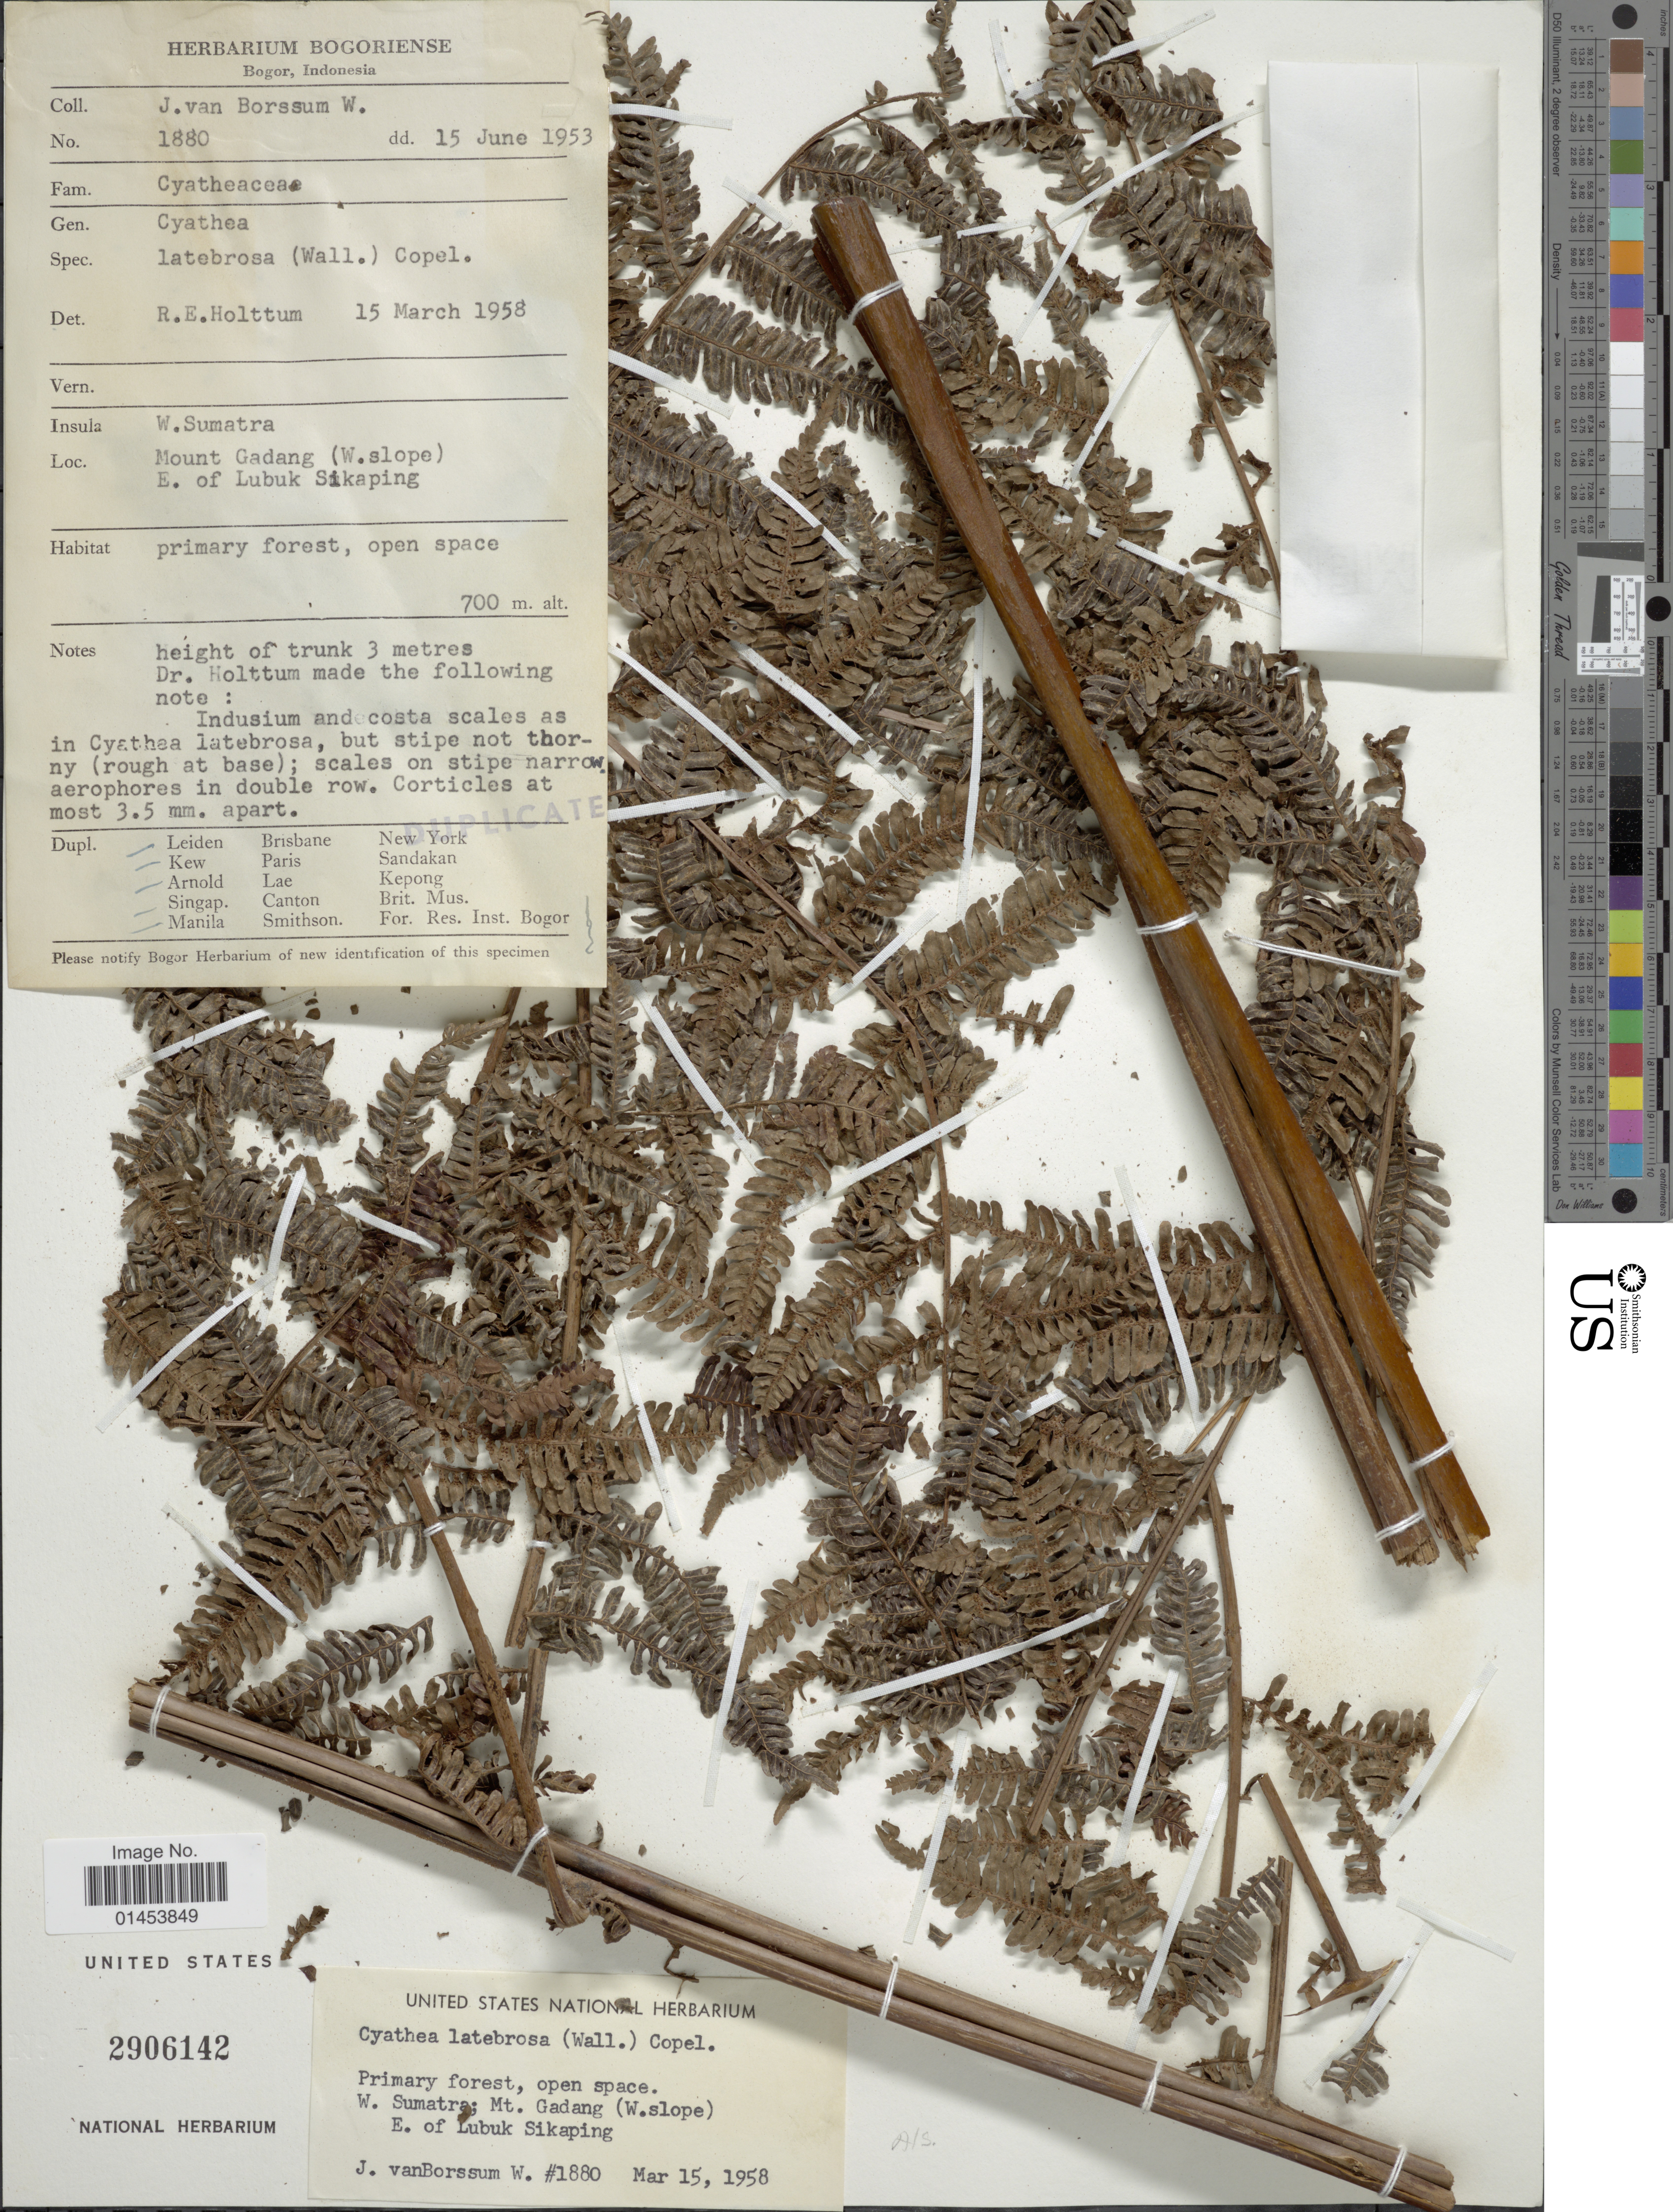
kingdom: Plantae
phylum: Tracheophyta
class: Polypodiopsida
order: Cyatheales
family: Cyatheaceae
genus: Cyathea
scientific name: Cyathea latebrosa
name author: (Wall. ex Hook.) Copel.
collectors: J. Borssum Waalkes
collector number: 1880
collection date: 1953-06-15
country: Indonesia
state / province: Sumatra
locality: W. Sumatra, Mount Gadang(W. slope) E. of Lubuk Sikaping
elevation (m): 700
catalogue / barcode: US 2906142